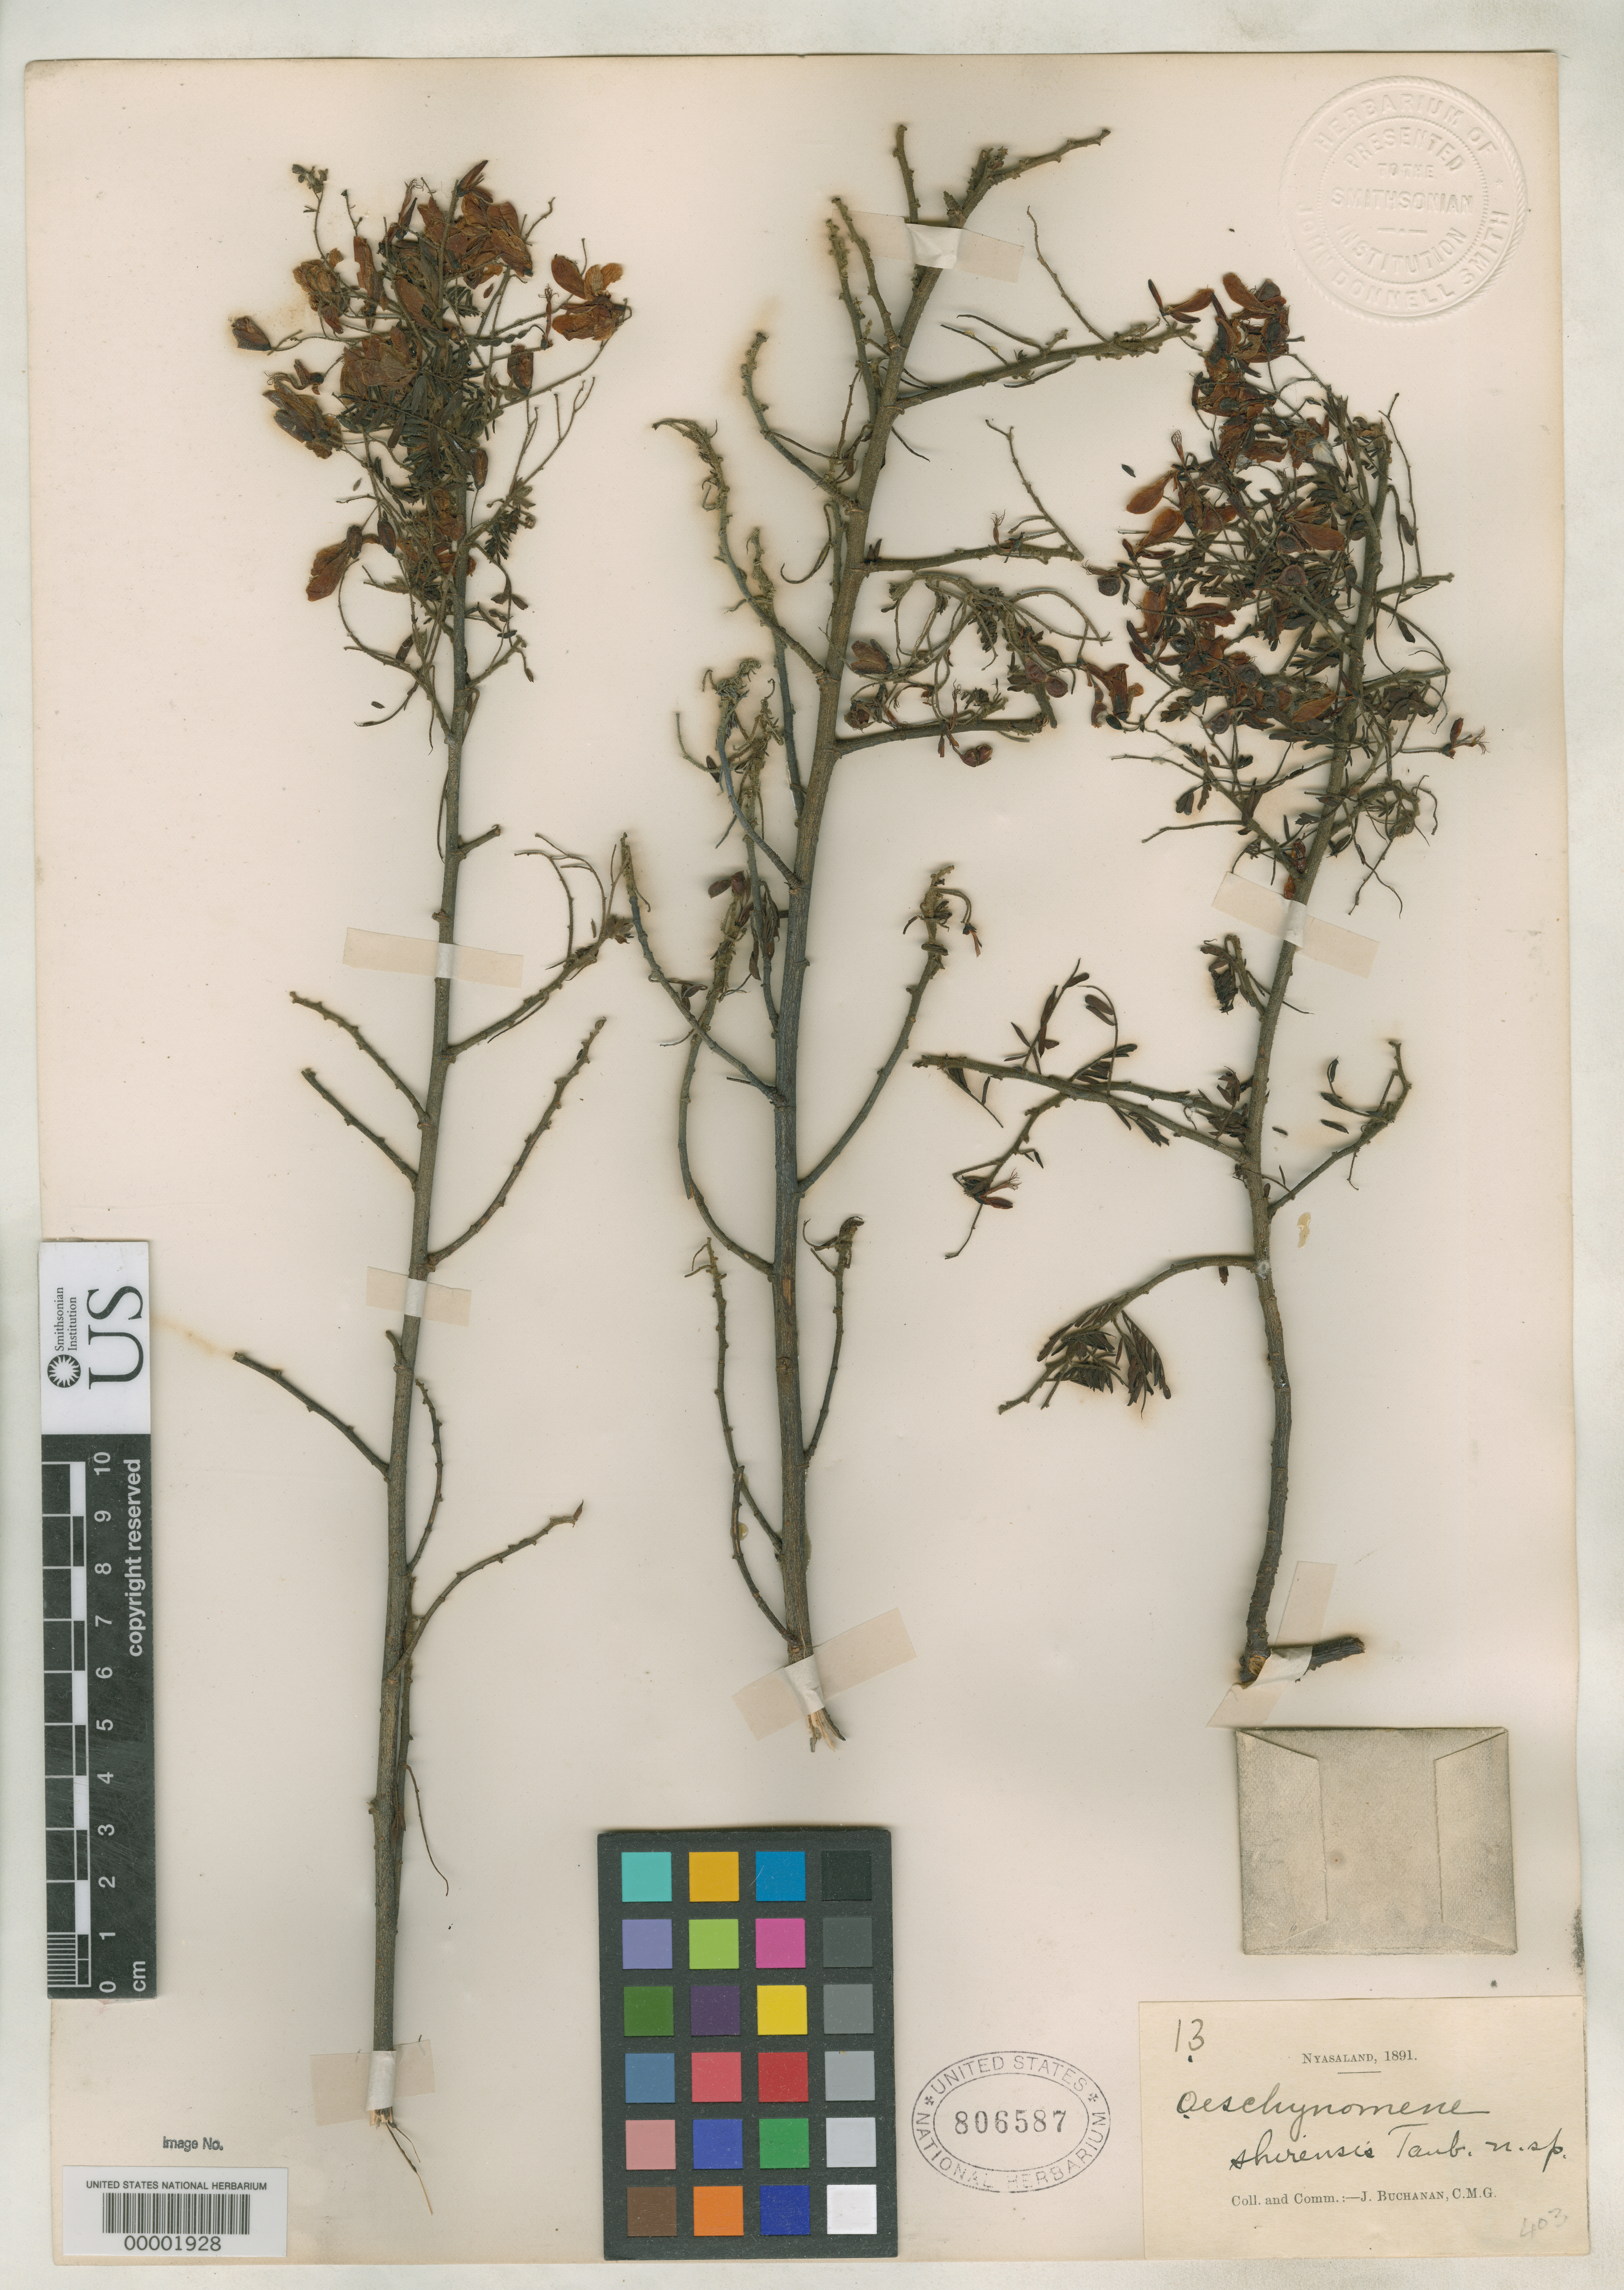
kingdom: Plantae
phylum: Tracheophyta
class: Magnoliopsida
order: Fabales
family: Fabaceae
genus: Aeschynomene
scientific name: Aeschynomene shirensis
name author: Taub. in Engl.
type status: Type Collection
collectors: J. Buchanan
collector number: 13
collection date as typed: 1891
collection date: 1891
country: Malawi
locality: Shire Highlands.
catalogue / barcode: US 806587